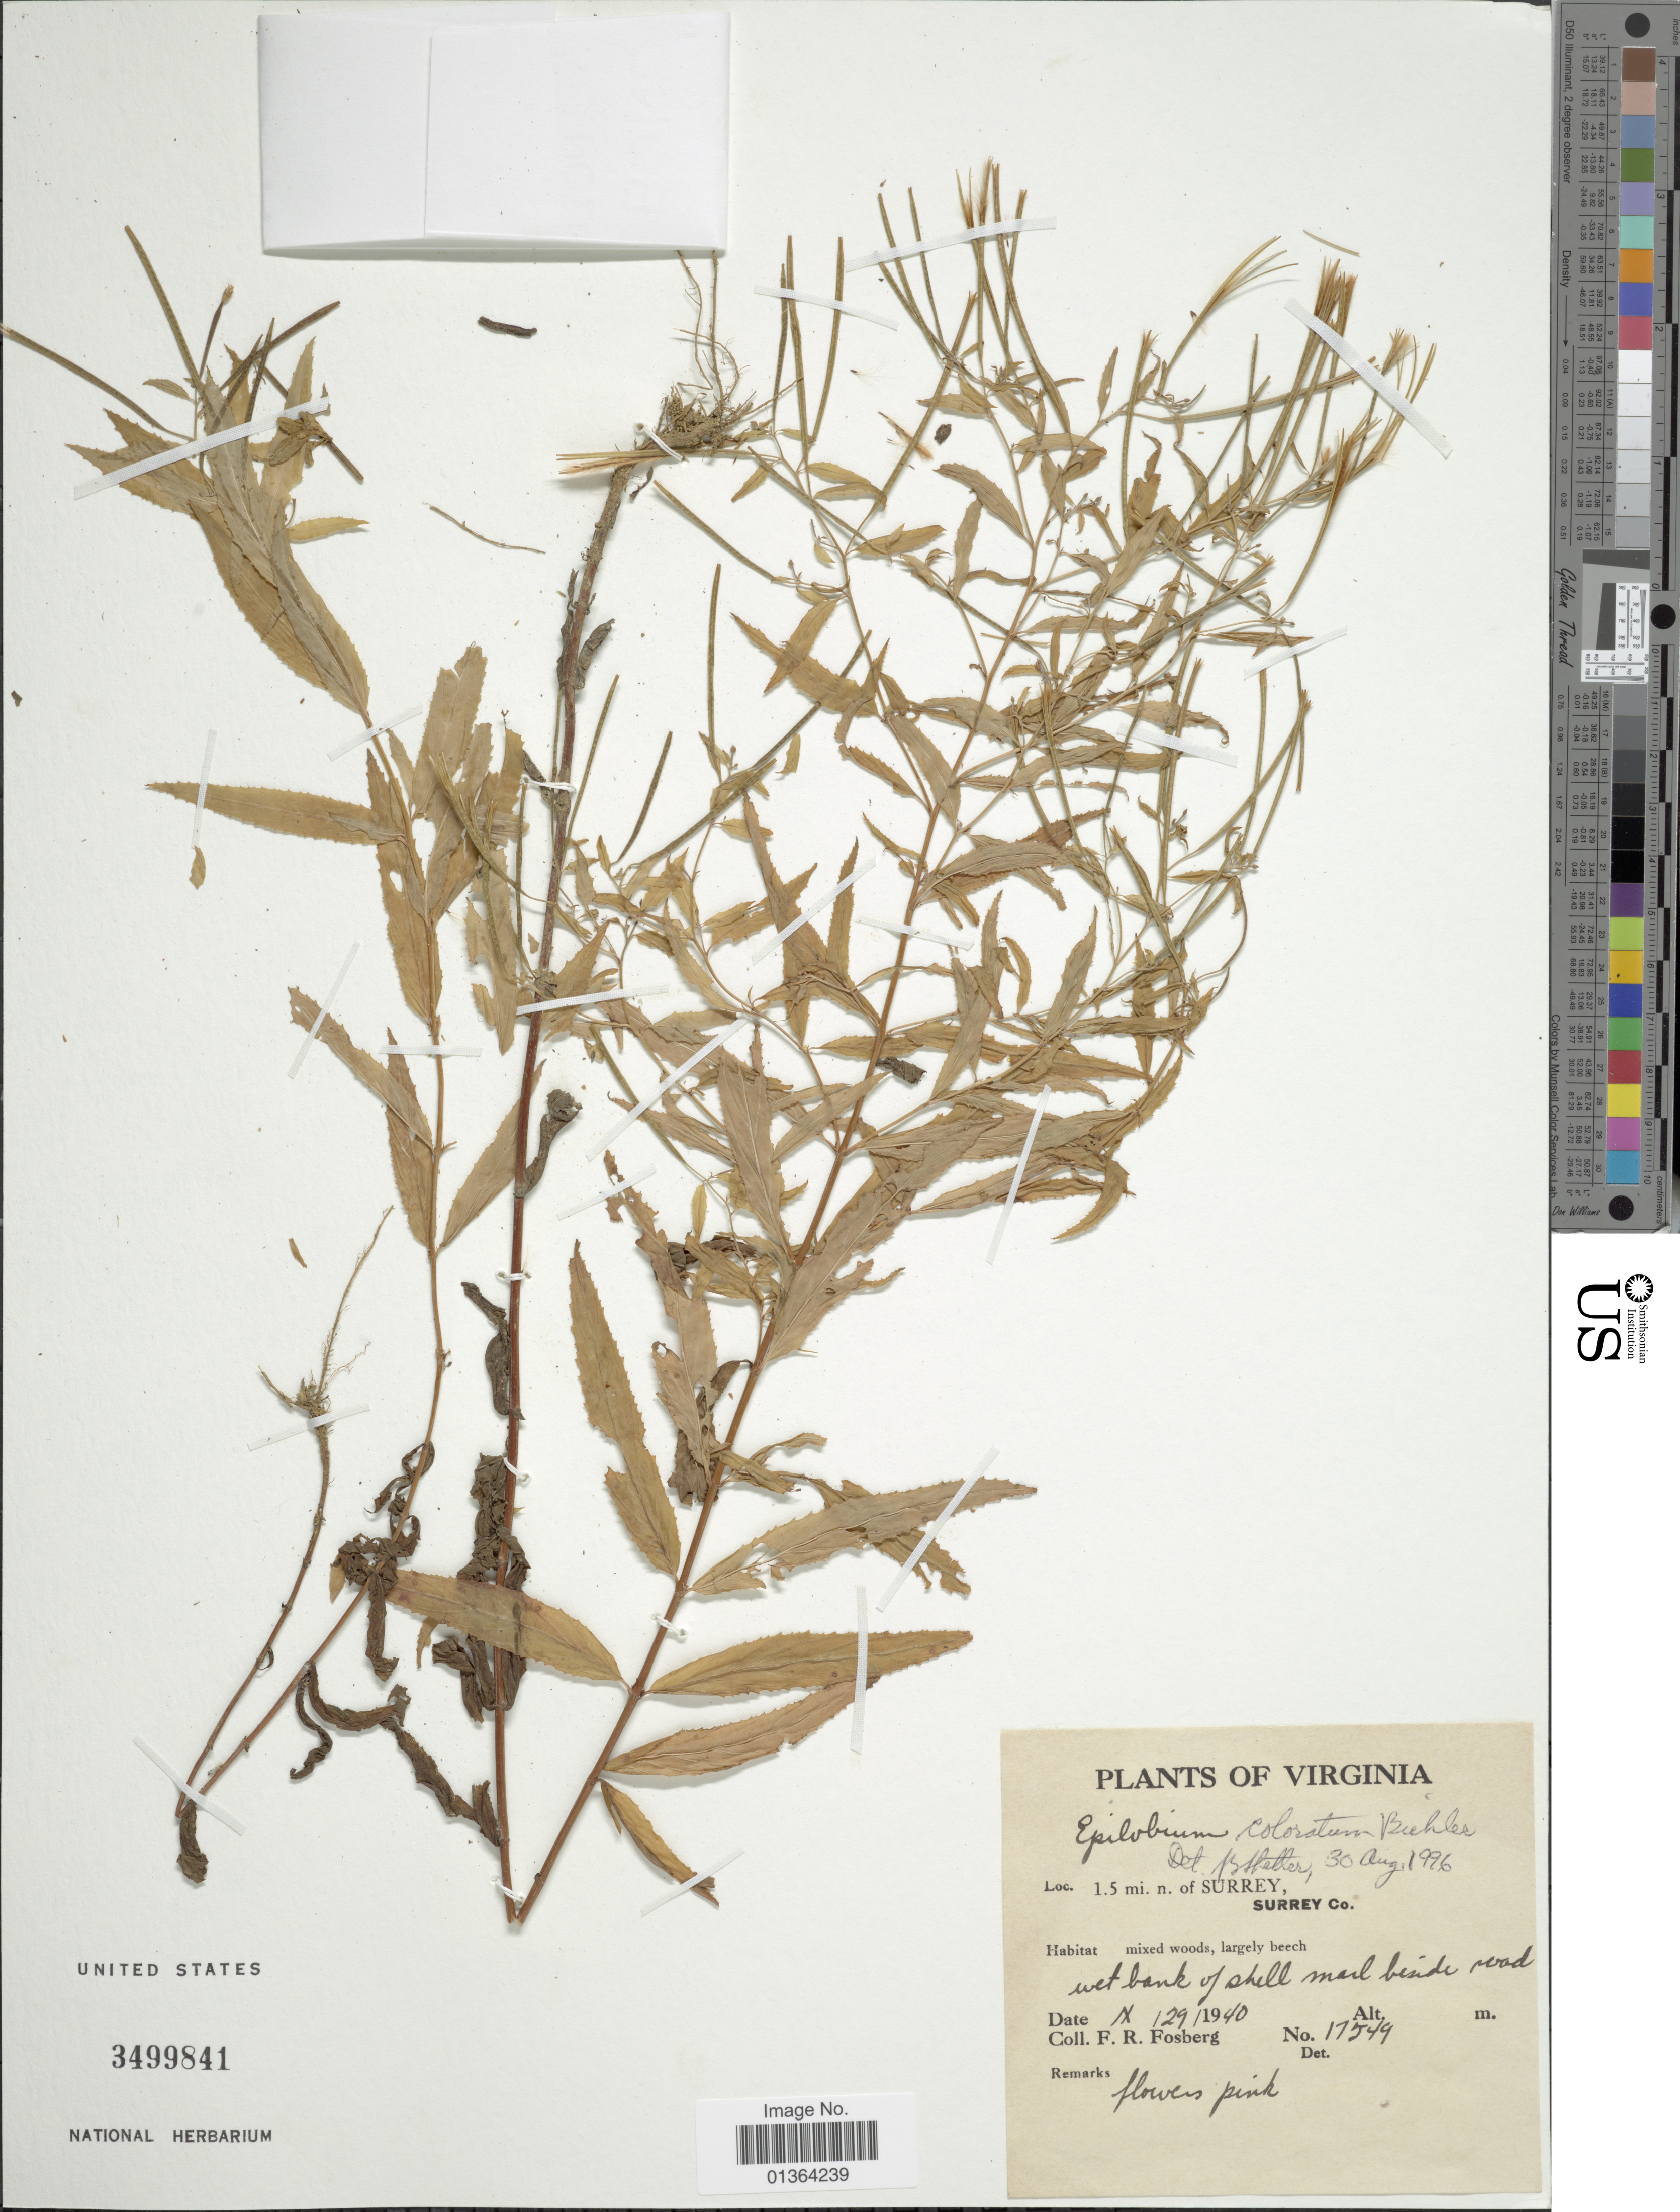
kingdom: Plantae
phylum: Tracheophyta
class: Magnoliopsida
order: Myrtales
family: Onagraceae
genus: Epilobium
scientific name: Epilobium coloratum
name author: Biehler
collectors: F. R. Fosberg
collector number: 17549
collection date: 1940-09-29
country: United States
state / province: Virginia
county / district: Surry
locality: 1.5 mi. N of Surry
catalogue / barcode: US 3499841